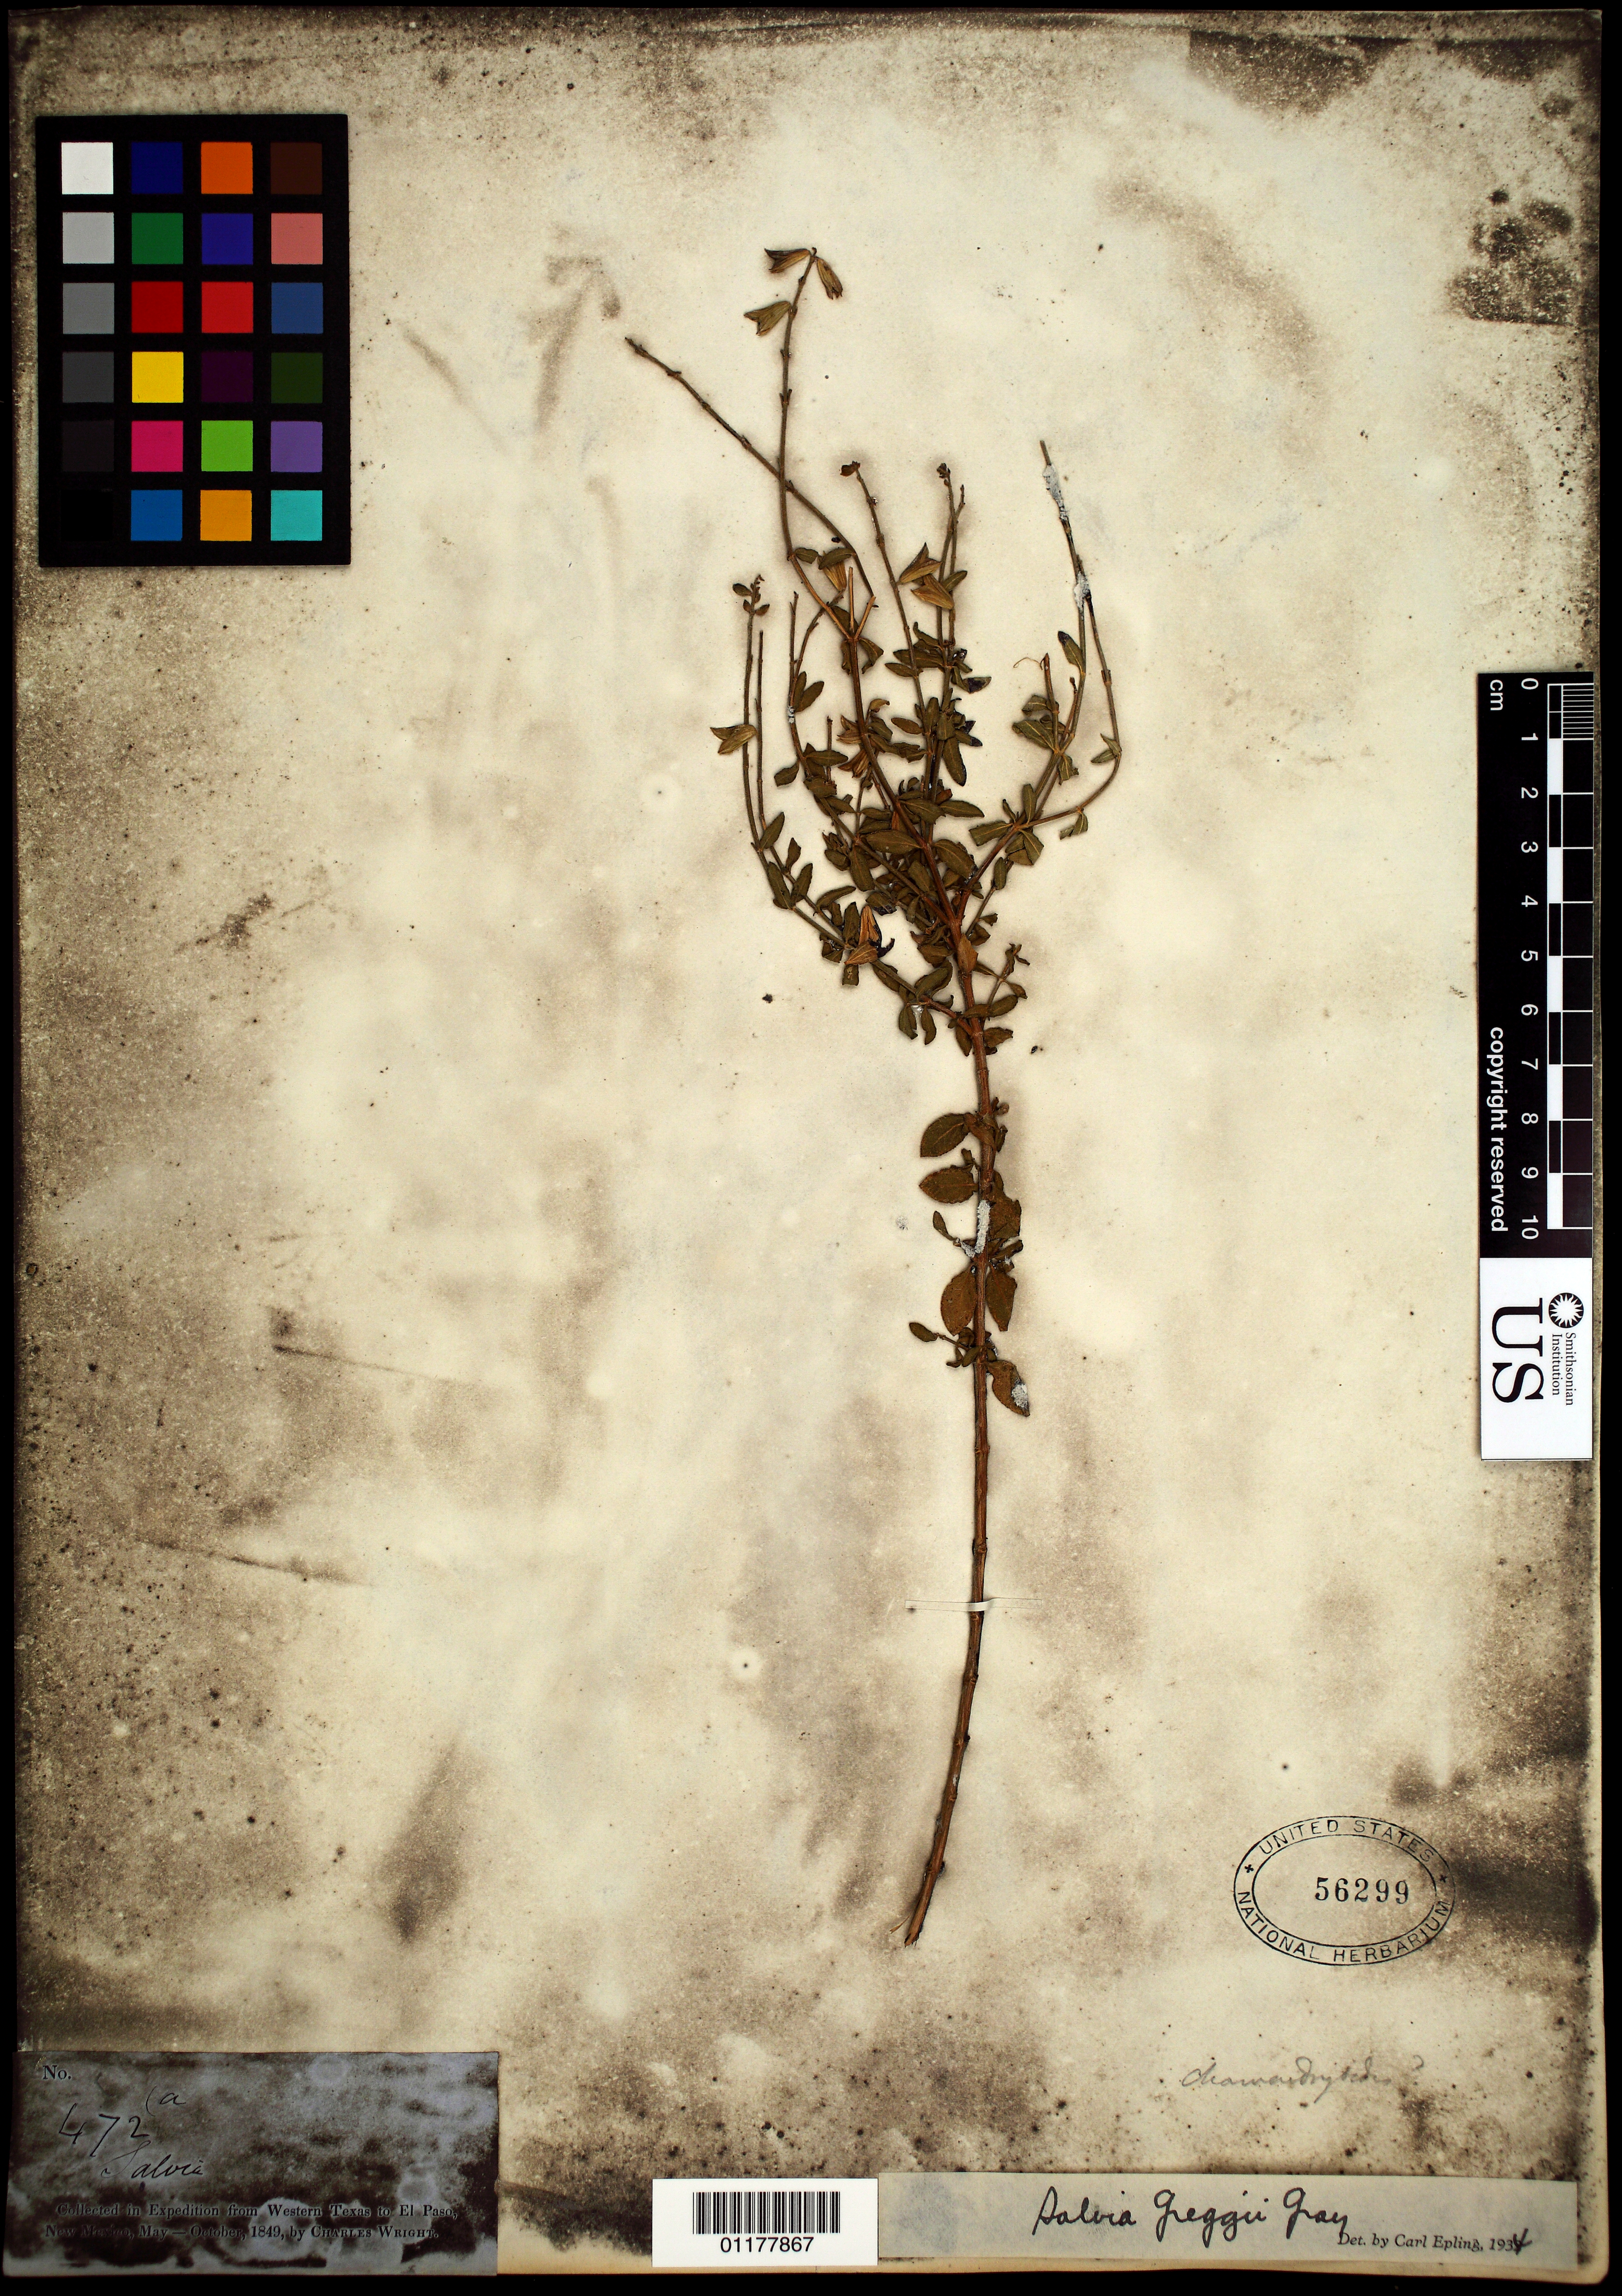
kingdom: Plantae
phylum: Tracheophyta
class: Magnoliopsida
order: Lamiales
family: Lamiaceae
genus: Salvia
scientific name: Salvia greggii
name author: A. Gray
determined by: Epling, C. C.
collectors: C. Wright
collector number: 472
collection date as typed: May 1849 to -- Oct 1849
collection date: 1849-05/1849-10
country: United States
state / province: New Mexico / Texas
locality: from Western Texas to El Paso, New Mexico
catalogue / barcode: US 56299